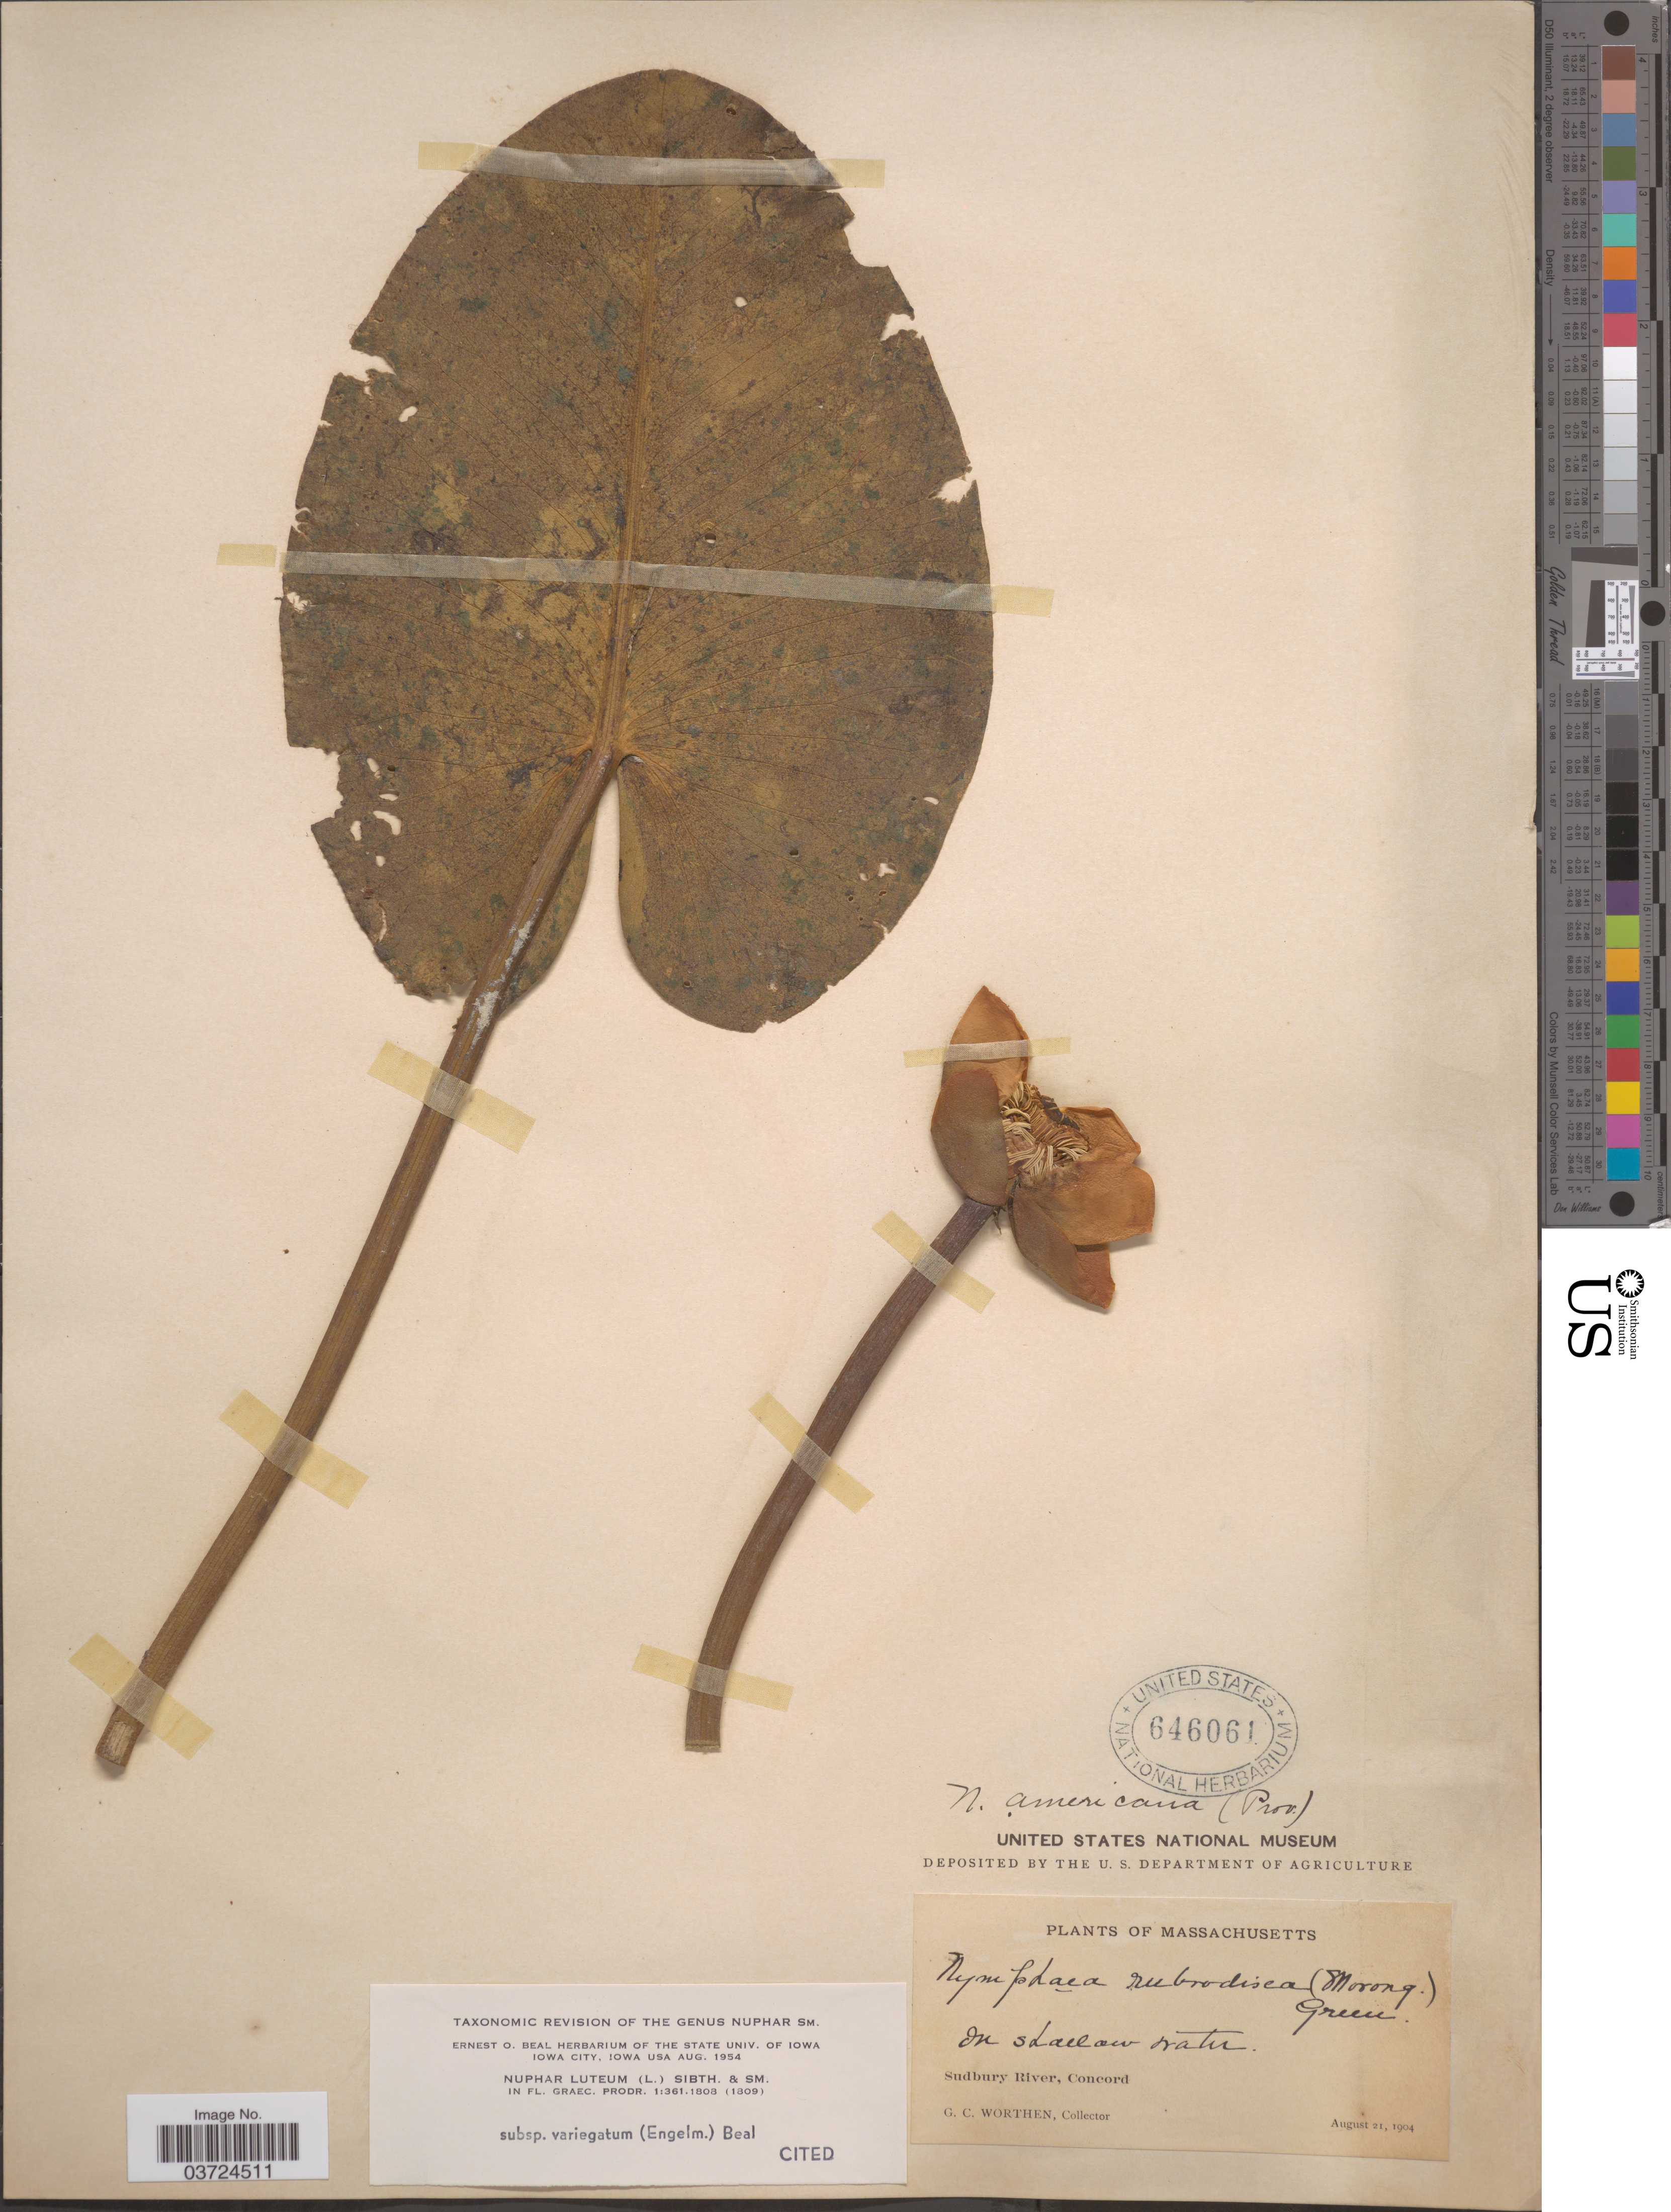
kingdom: Plantae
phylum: Tracheophyta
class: Magnoliopsida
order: Nymphaeales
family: Nymphaeaceae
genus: Nuphar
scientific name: Nuphar lutea subsp. variegata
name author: (Engelm. ex Durand) E.O. Beal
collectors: G. Worthen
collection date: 1904-08-21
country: United States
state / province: Massachusetts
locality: Sudbury River, Concord.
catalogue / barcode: US 646061